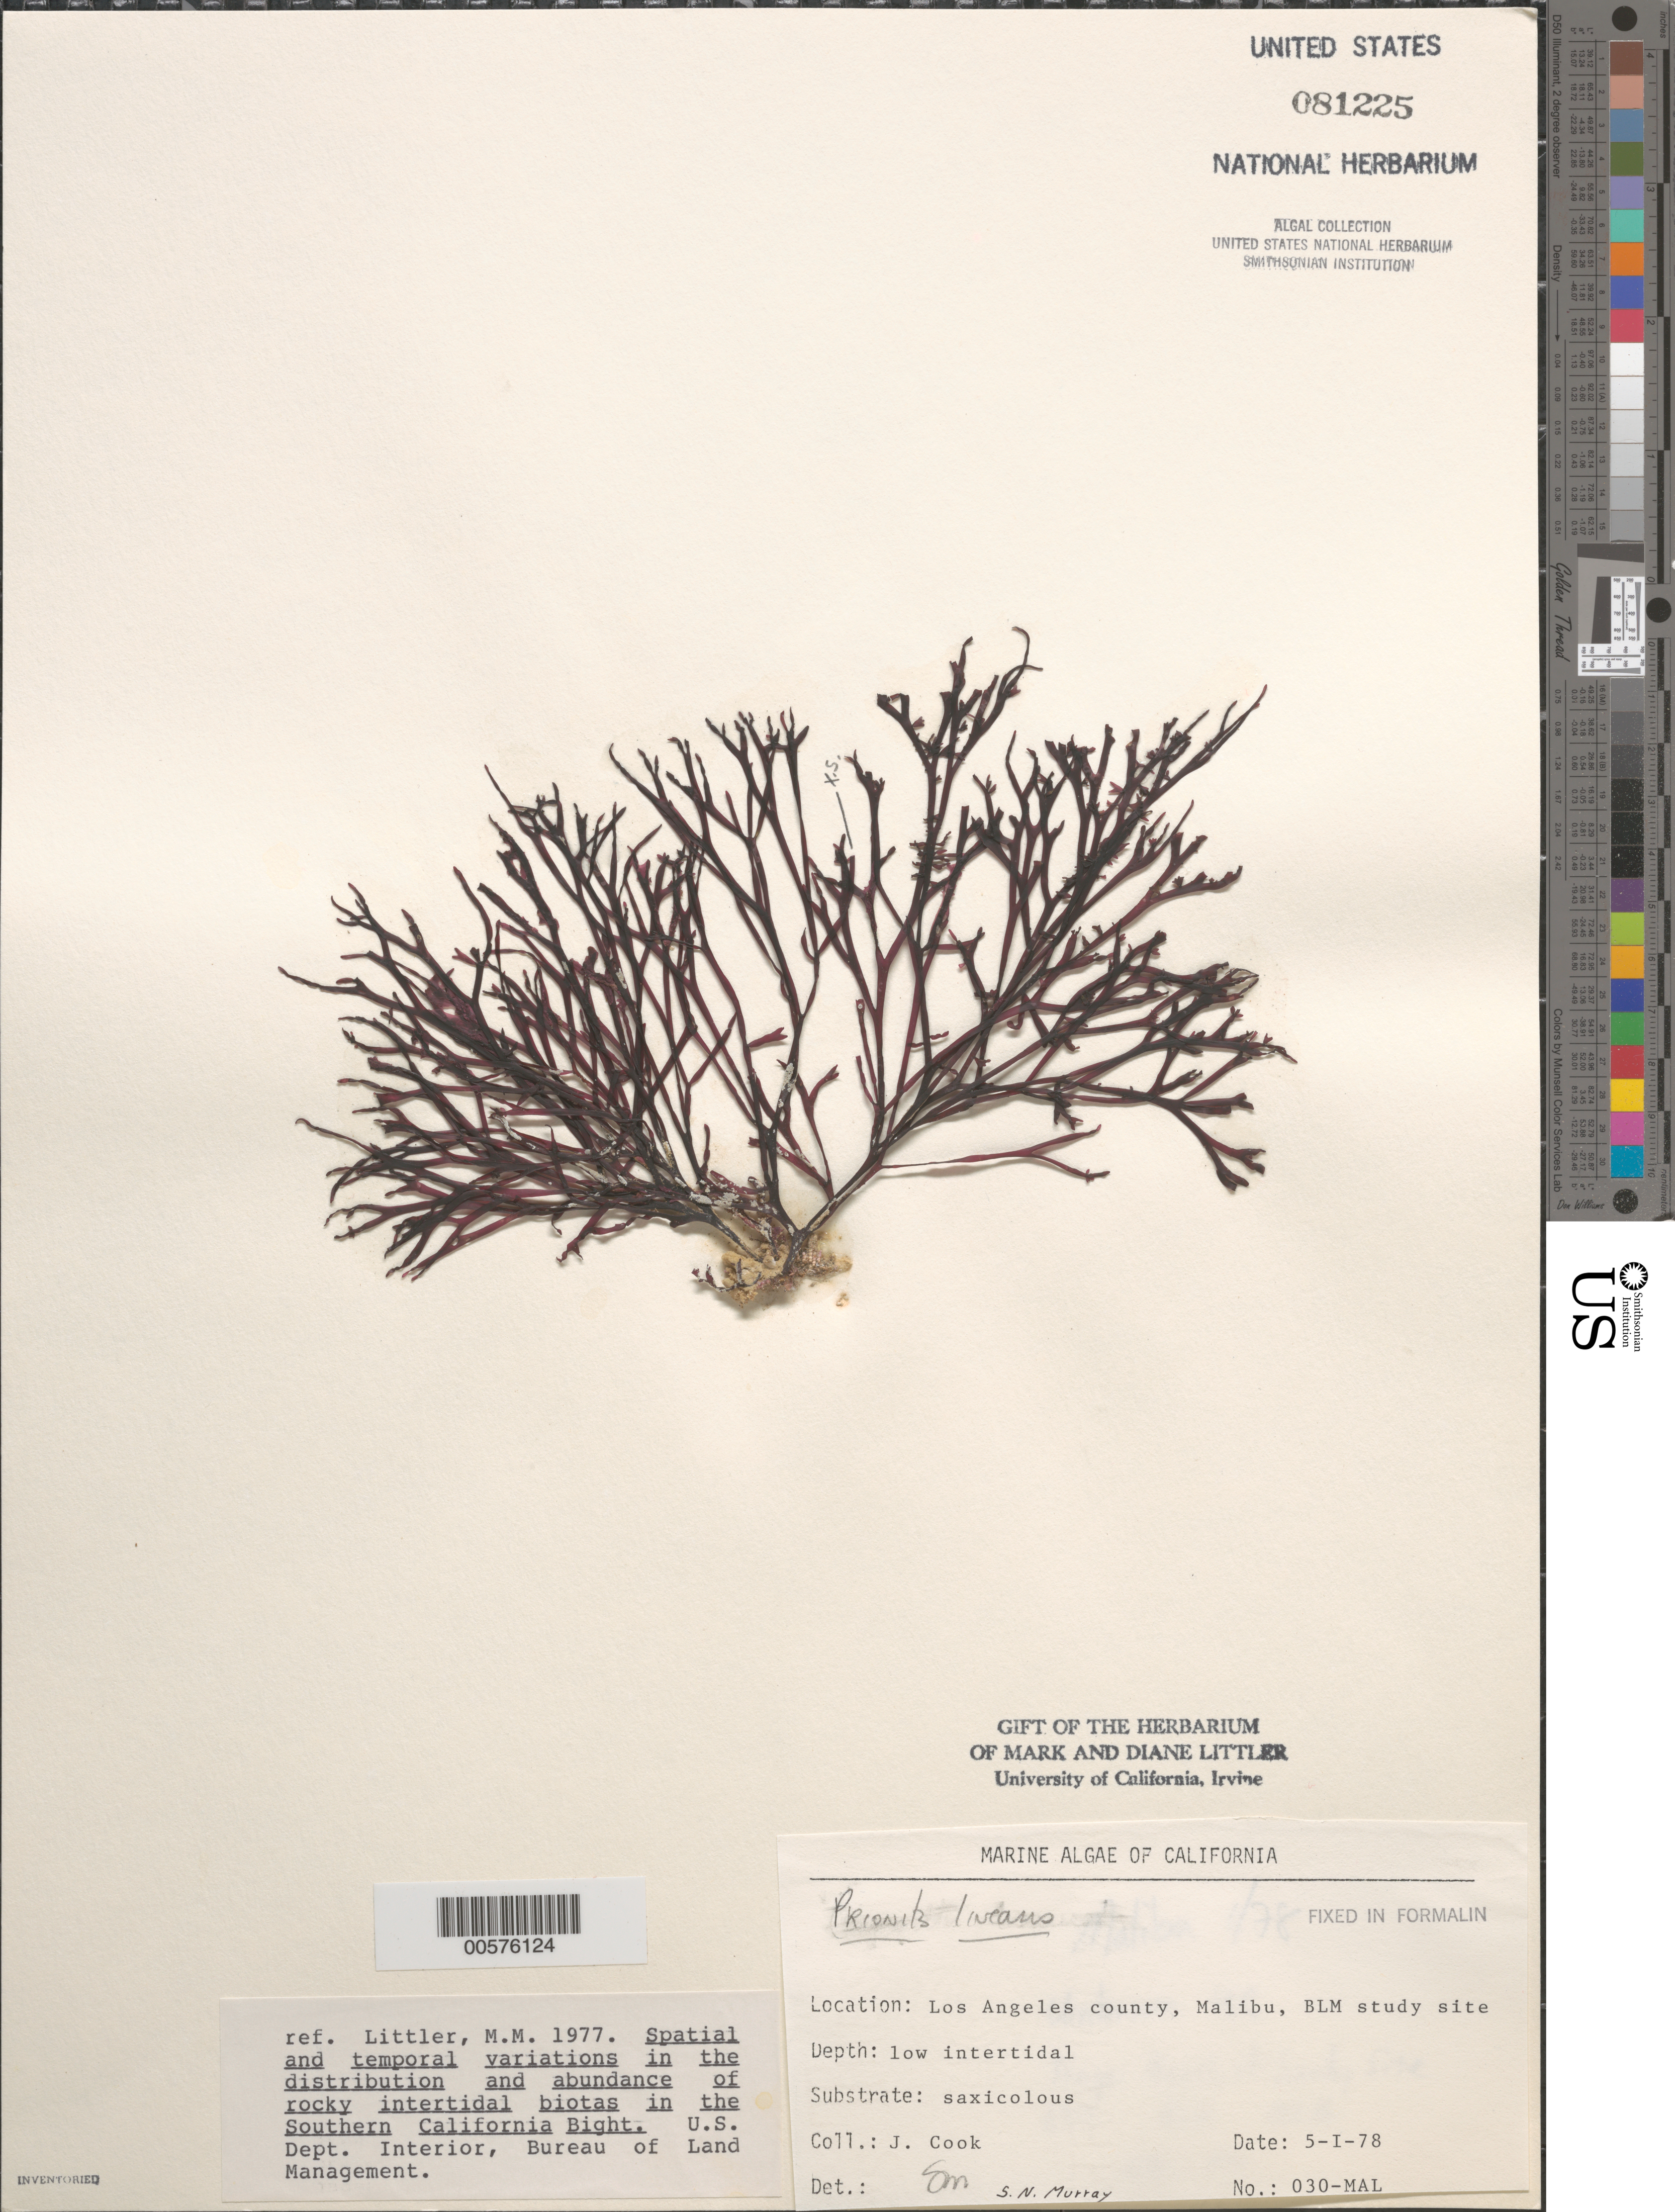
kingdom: Plantae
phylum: Rhodophyta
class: Florideophyceae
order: Cryptonemiales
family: Cryptonemiaceae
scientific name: Prionitis linearis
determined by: Murray, S. N.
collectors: J. Cook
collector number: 030-mal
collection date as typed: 05 Jan 1978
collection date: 1978-01-05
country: United States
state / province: California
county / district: Los Angeles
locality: Malibu, near Paradise Cove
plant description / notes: BLM-SOCALBIGHT Rocky Intertidal Survey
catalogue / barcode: US 81225